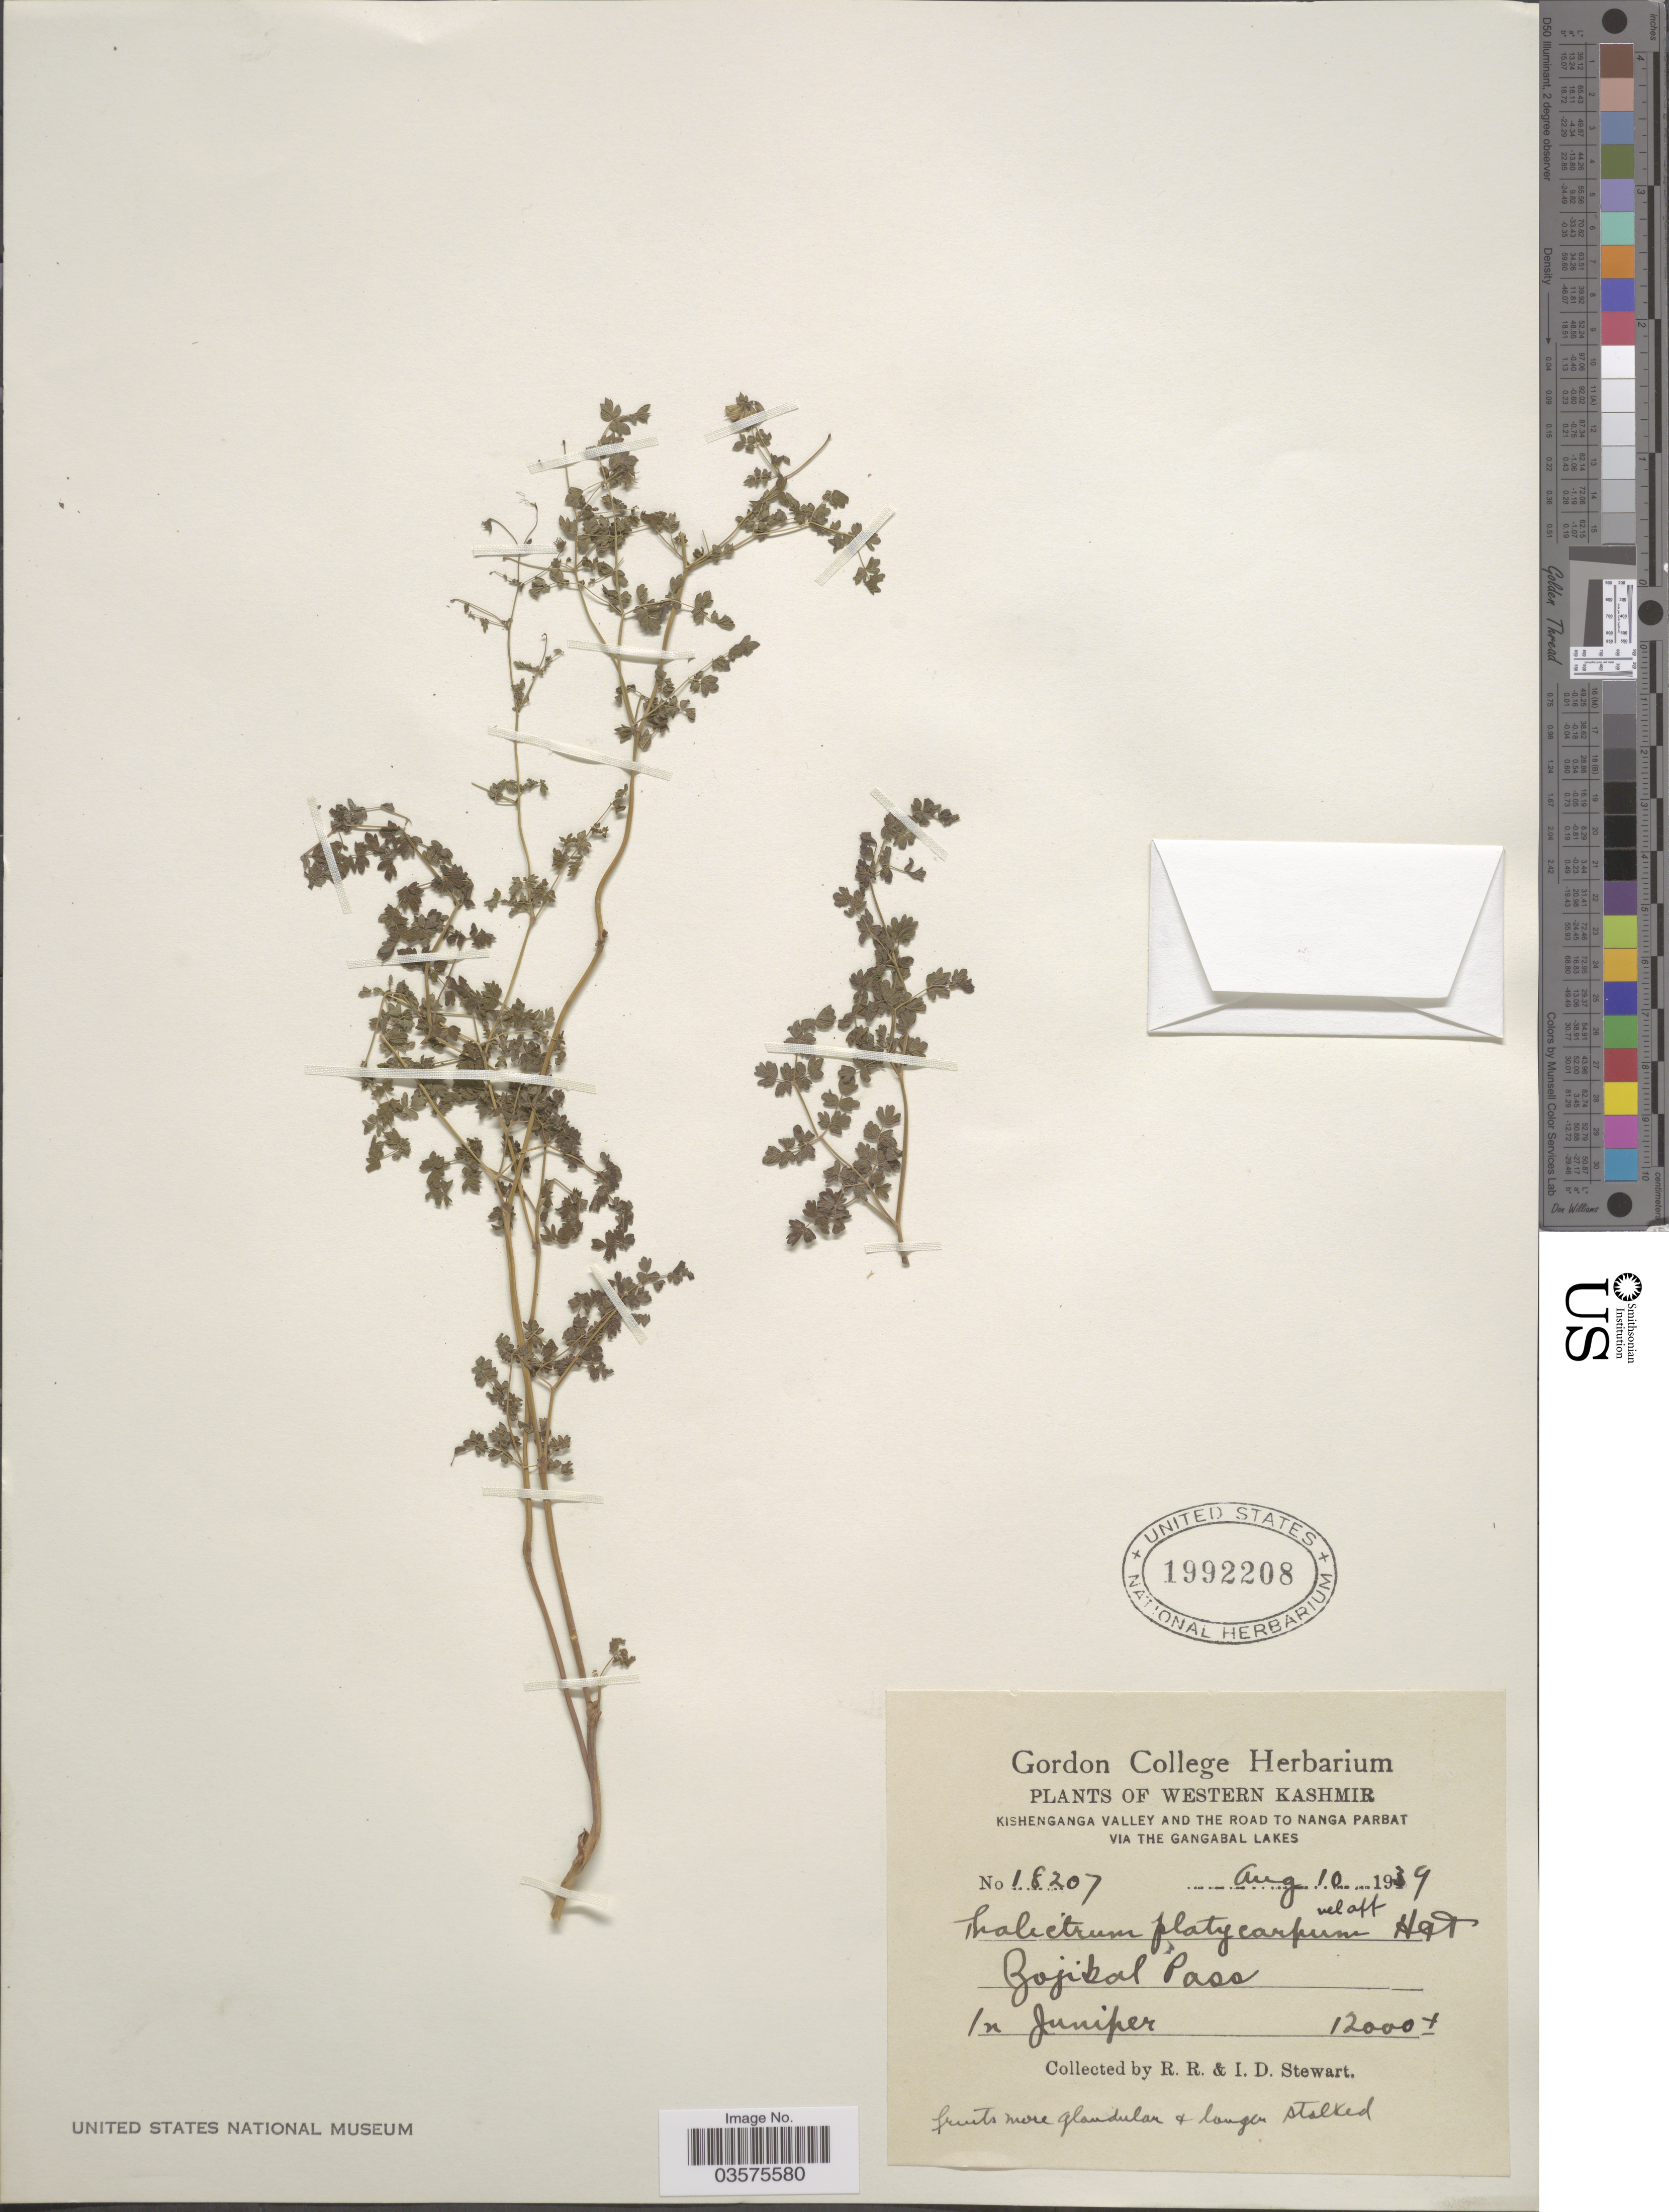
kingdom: Plantae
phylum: Tracheophyta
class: Magnoliopsida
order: Ranunculales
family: Ranunculaceae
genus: Thalictrum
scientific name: Thalictrum platycarpum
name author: Hook. f. & Thomson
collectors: R. Stewart & I. Stewart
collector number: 18207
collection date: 1939-08-10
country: India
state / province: Jammu and Kashmir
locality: Western Kashmir. Kishenganga Valley and the Road to Nanga Parbat via the Gangabal Lakes. Zojibal Pass.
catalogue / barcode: US 1992208